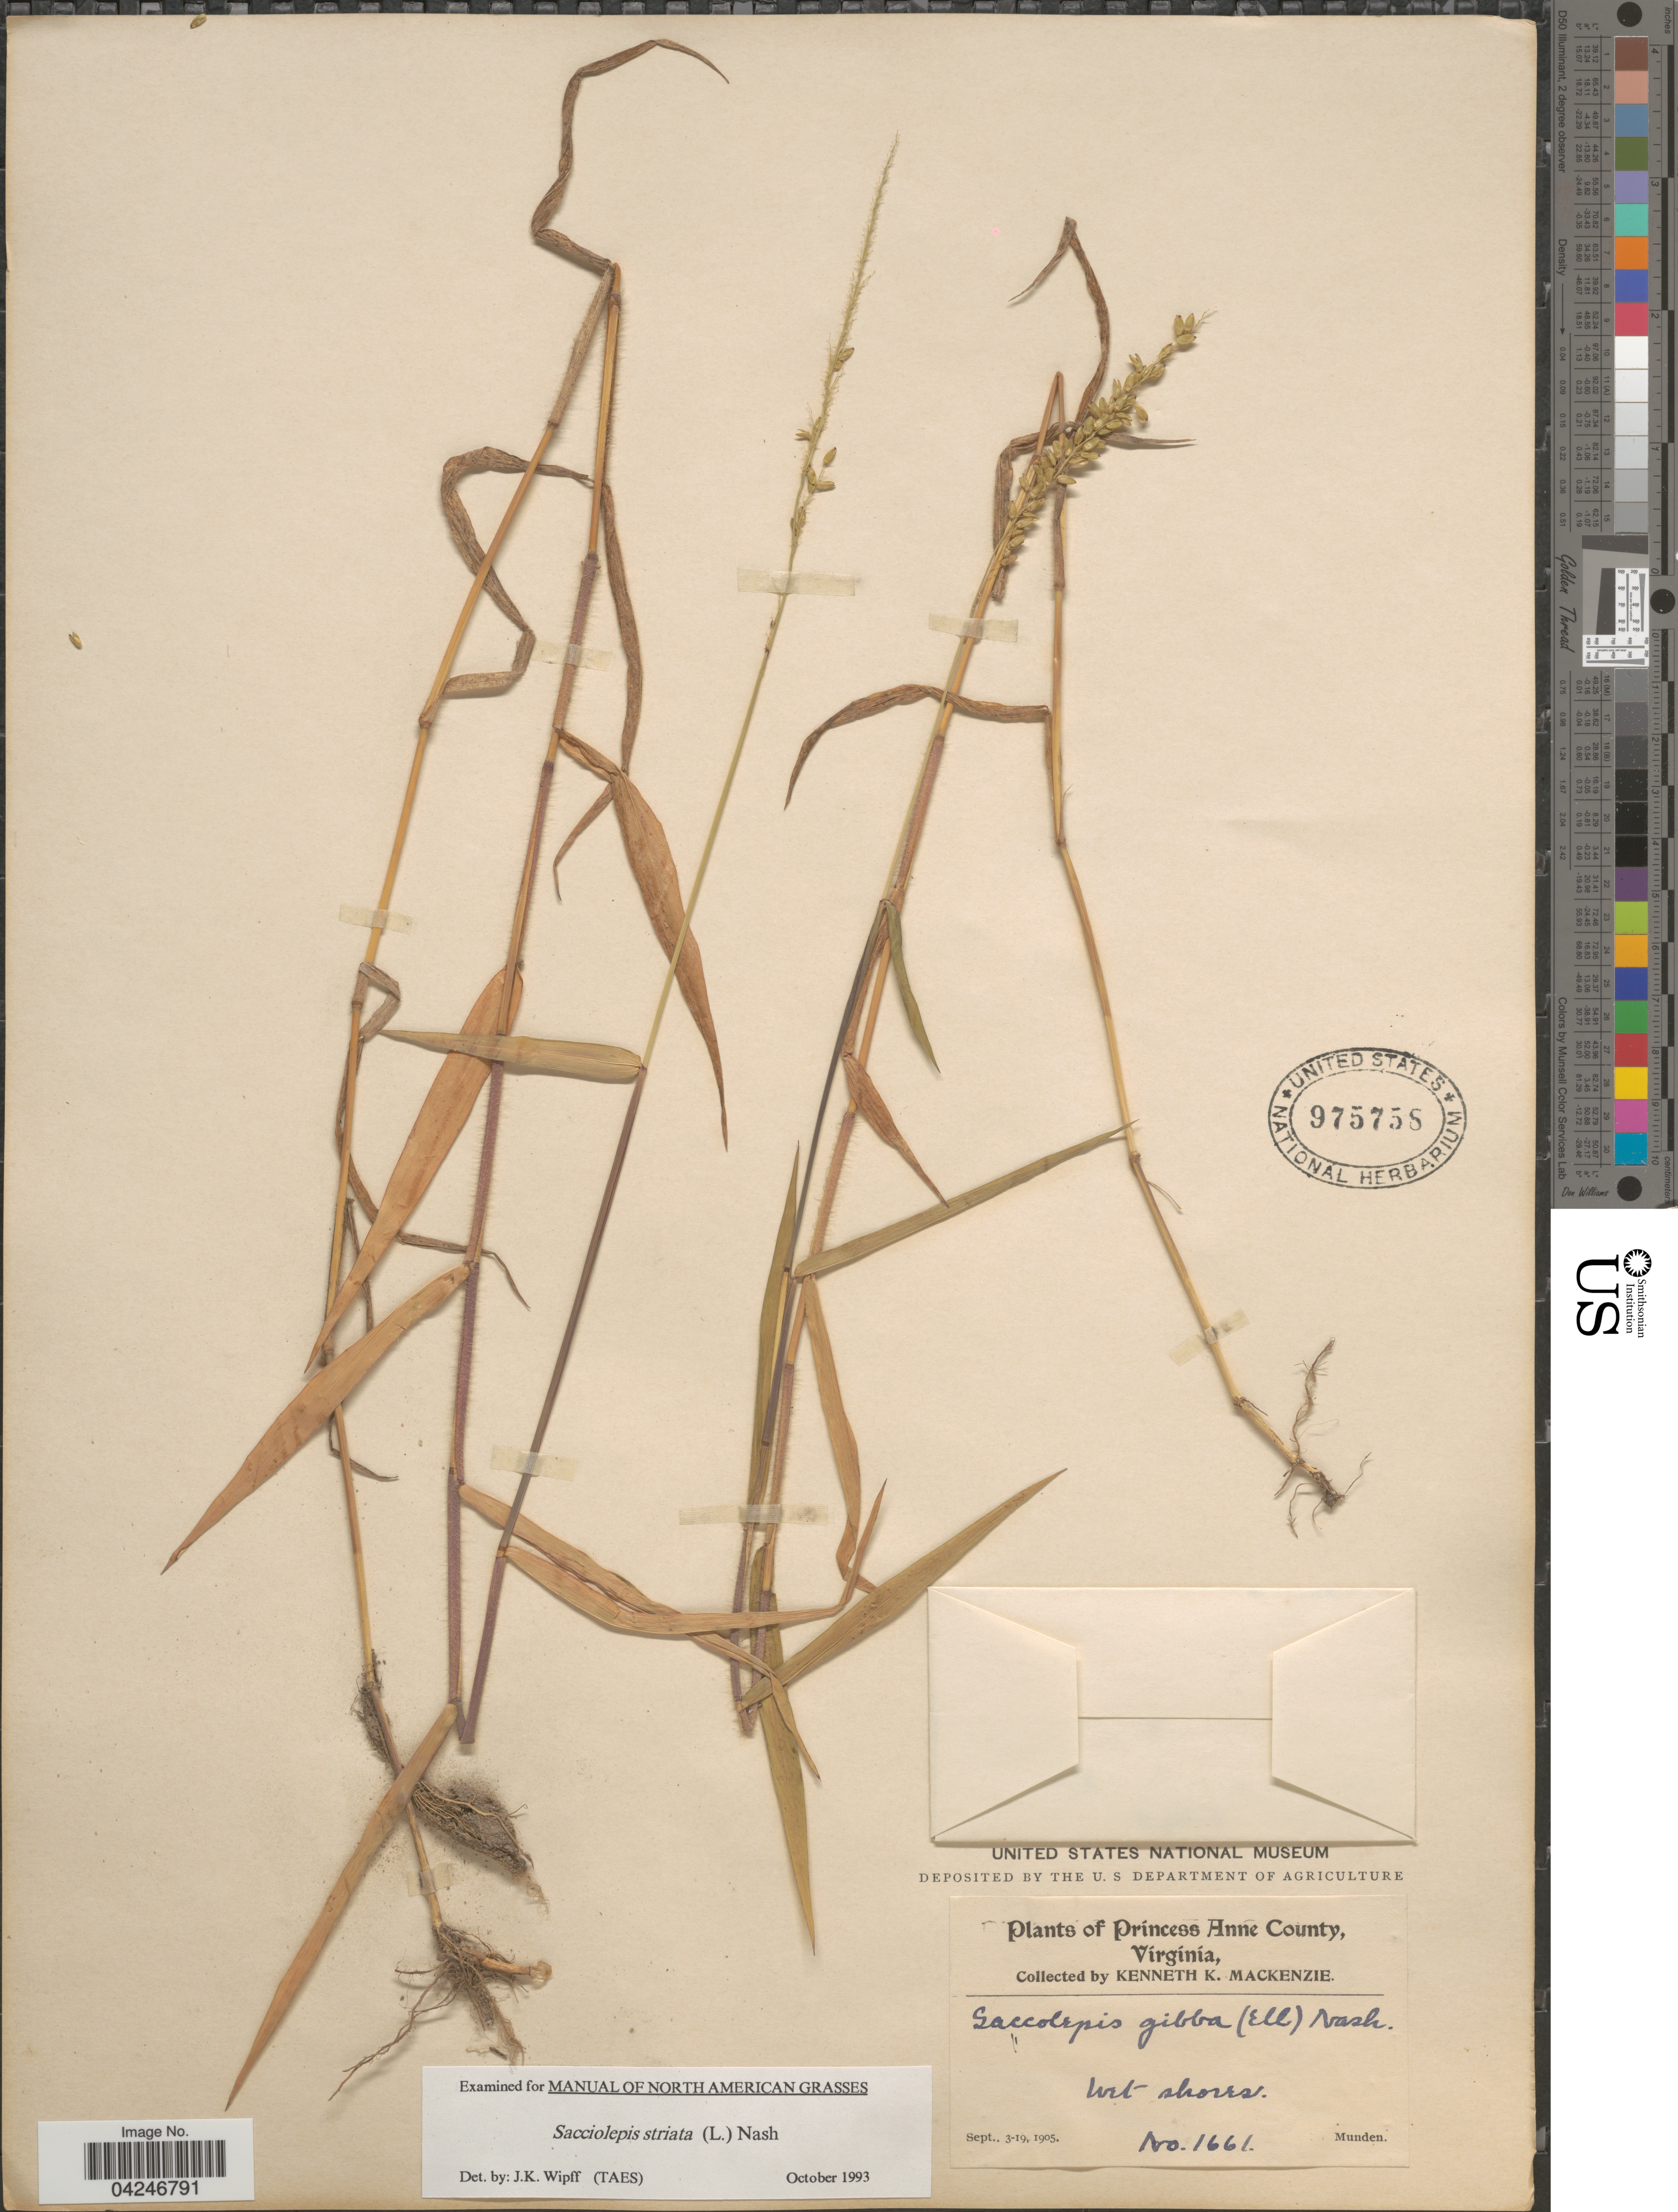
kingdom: Plantae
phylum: Tracheophyta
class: Liliopsida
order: Poales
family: Poaceae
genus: Sacciolepis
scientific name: Sacciolepis striata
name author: (L.) Nash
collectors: K. K. Mackenzie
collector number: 1661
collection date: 1905-09-03/1905-09-19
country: United States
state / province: Virginia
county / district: City of Virginia Beach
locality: Munden. (Princess Anne County [=City of Virginia Beach]).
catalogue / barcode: US 975758